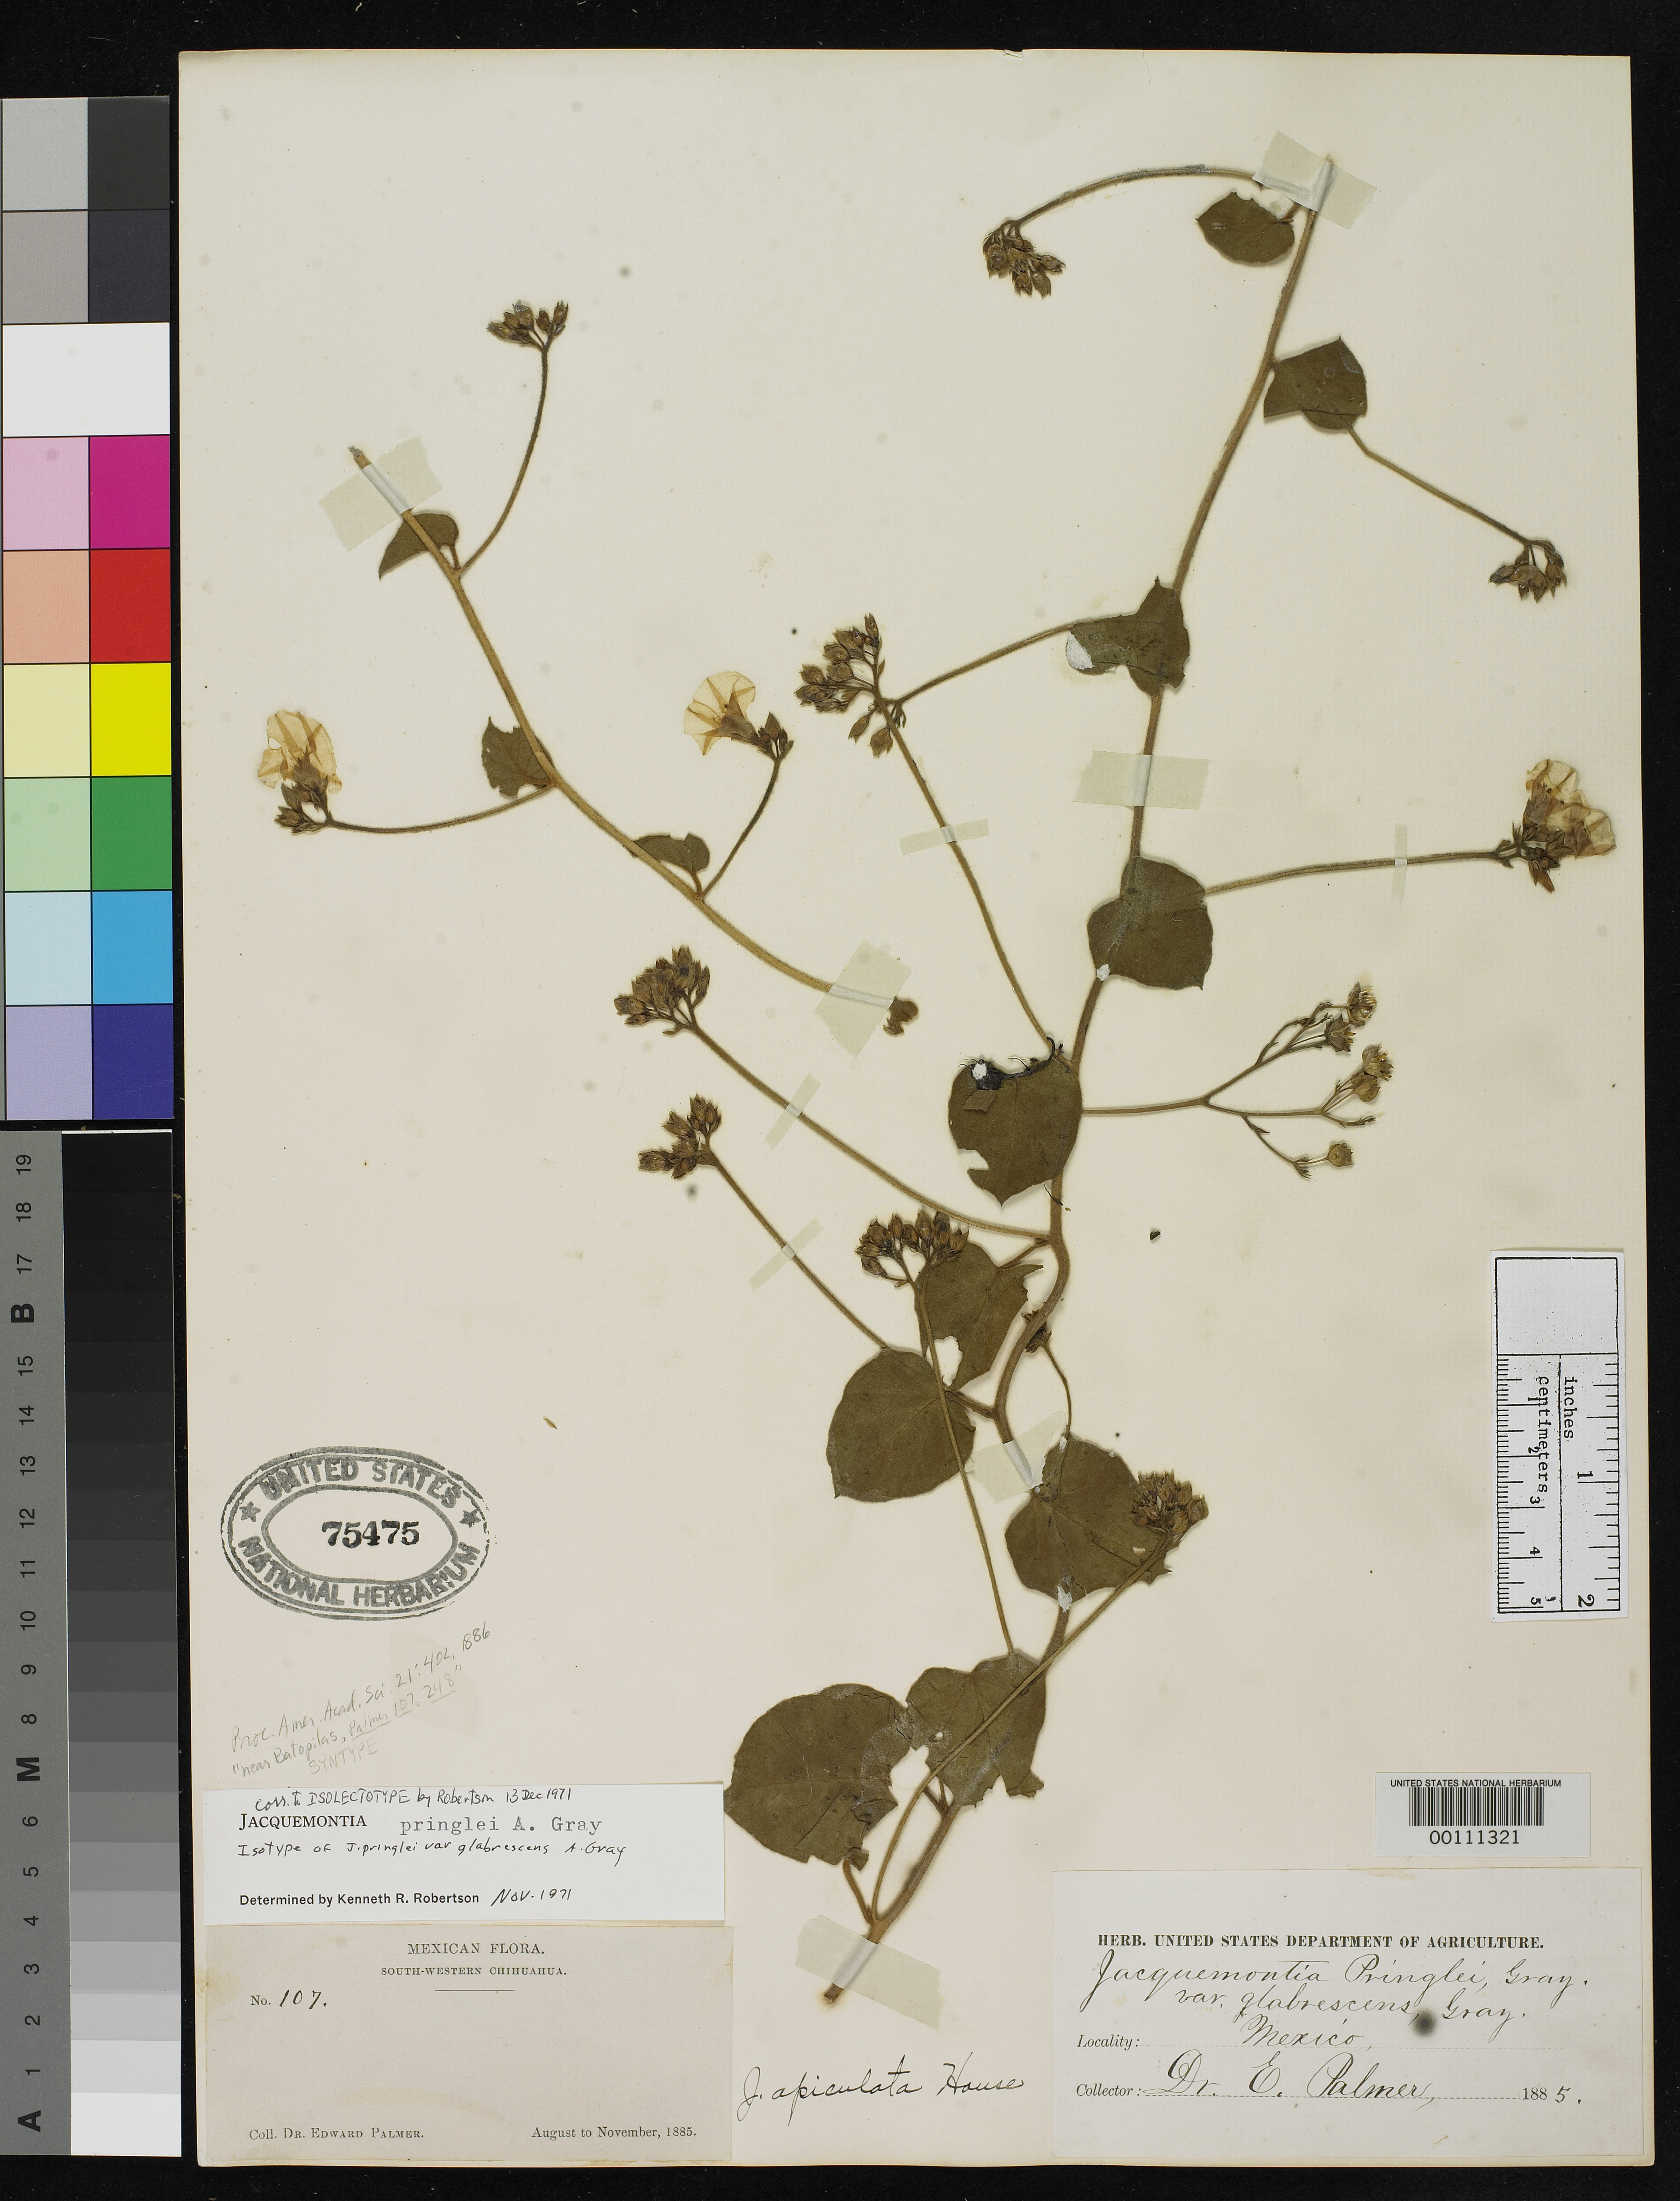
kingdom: Plantae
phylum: Tracheophyta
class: Magnoliopsida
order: Solanales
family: Convolvulaceae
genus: Jacquemontia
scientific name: Jacquemontia pringlei var. glabrescens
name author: A. Gray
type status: Isolectotype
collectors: E. Palmer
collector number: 107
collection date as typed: Aug 1885 to -- Nov 1885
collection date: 1885-08/1885-11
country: Mexico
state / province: Chihuahua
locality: Near Batopilas.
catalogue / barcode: US 75475